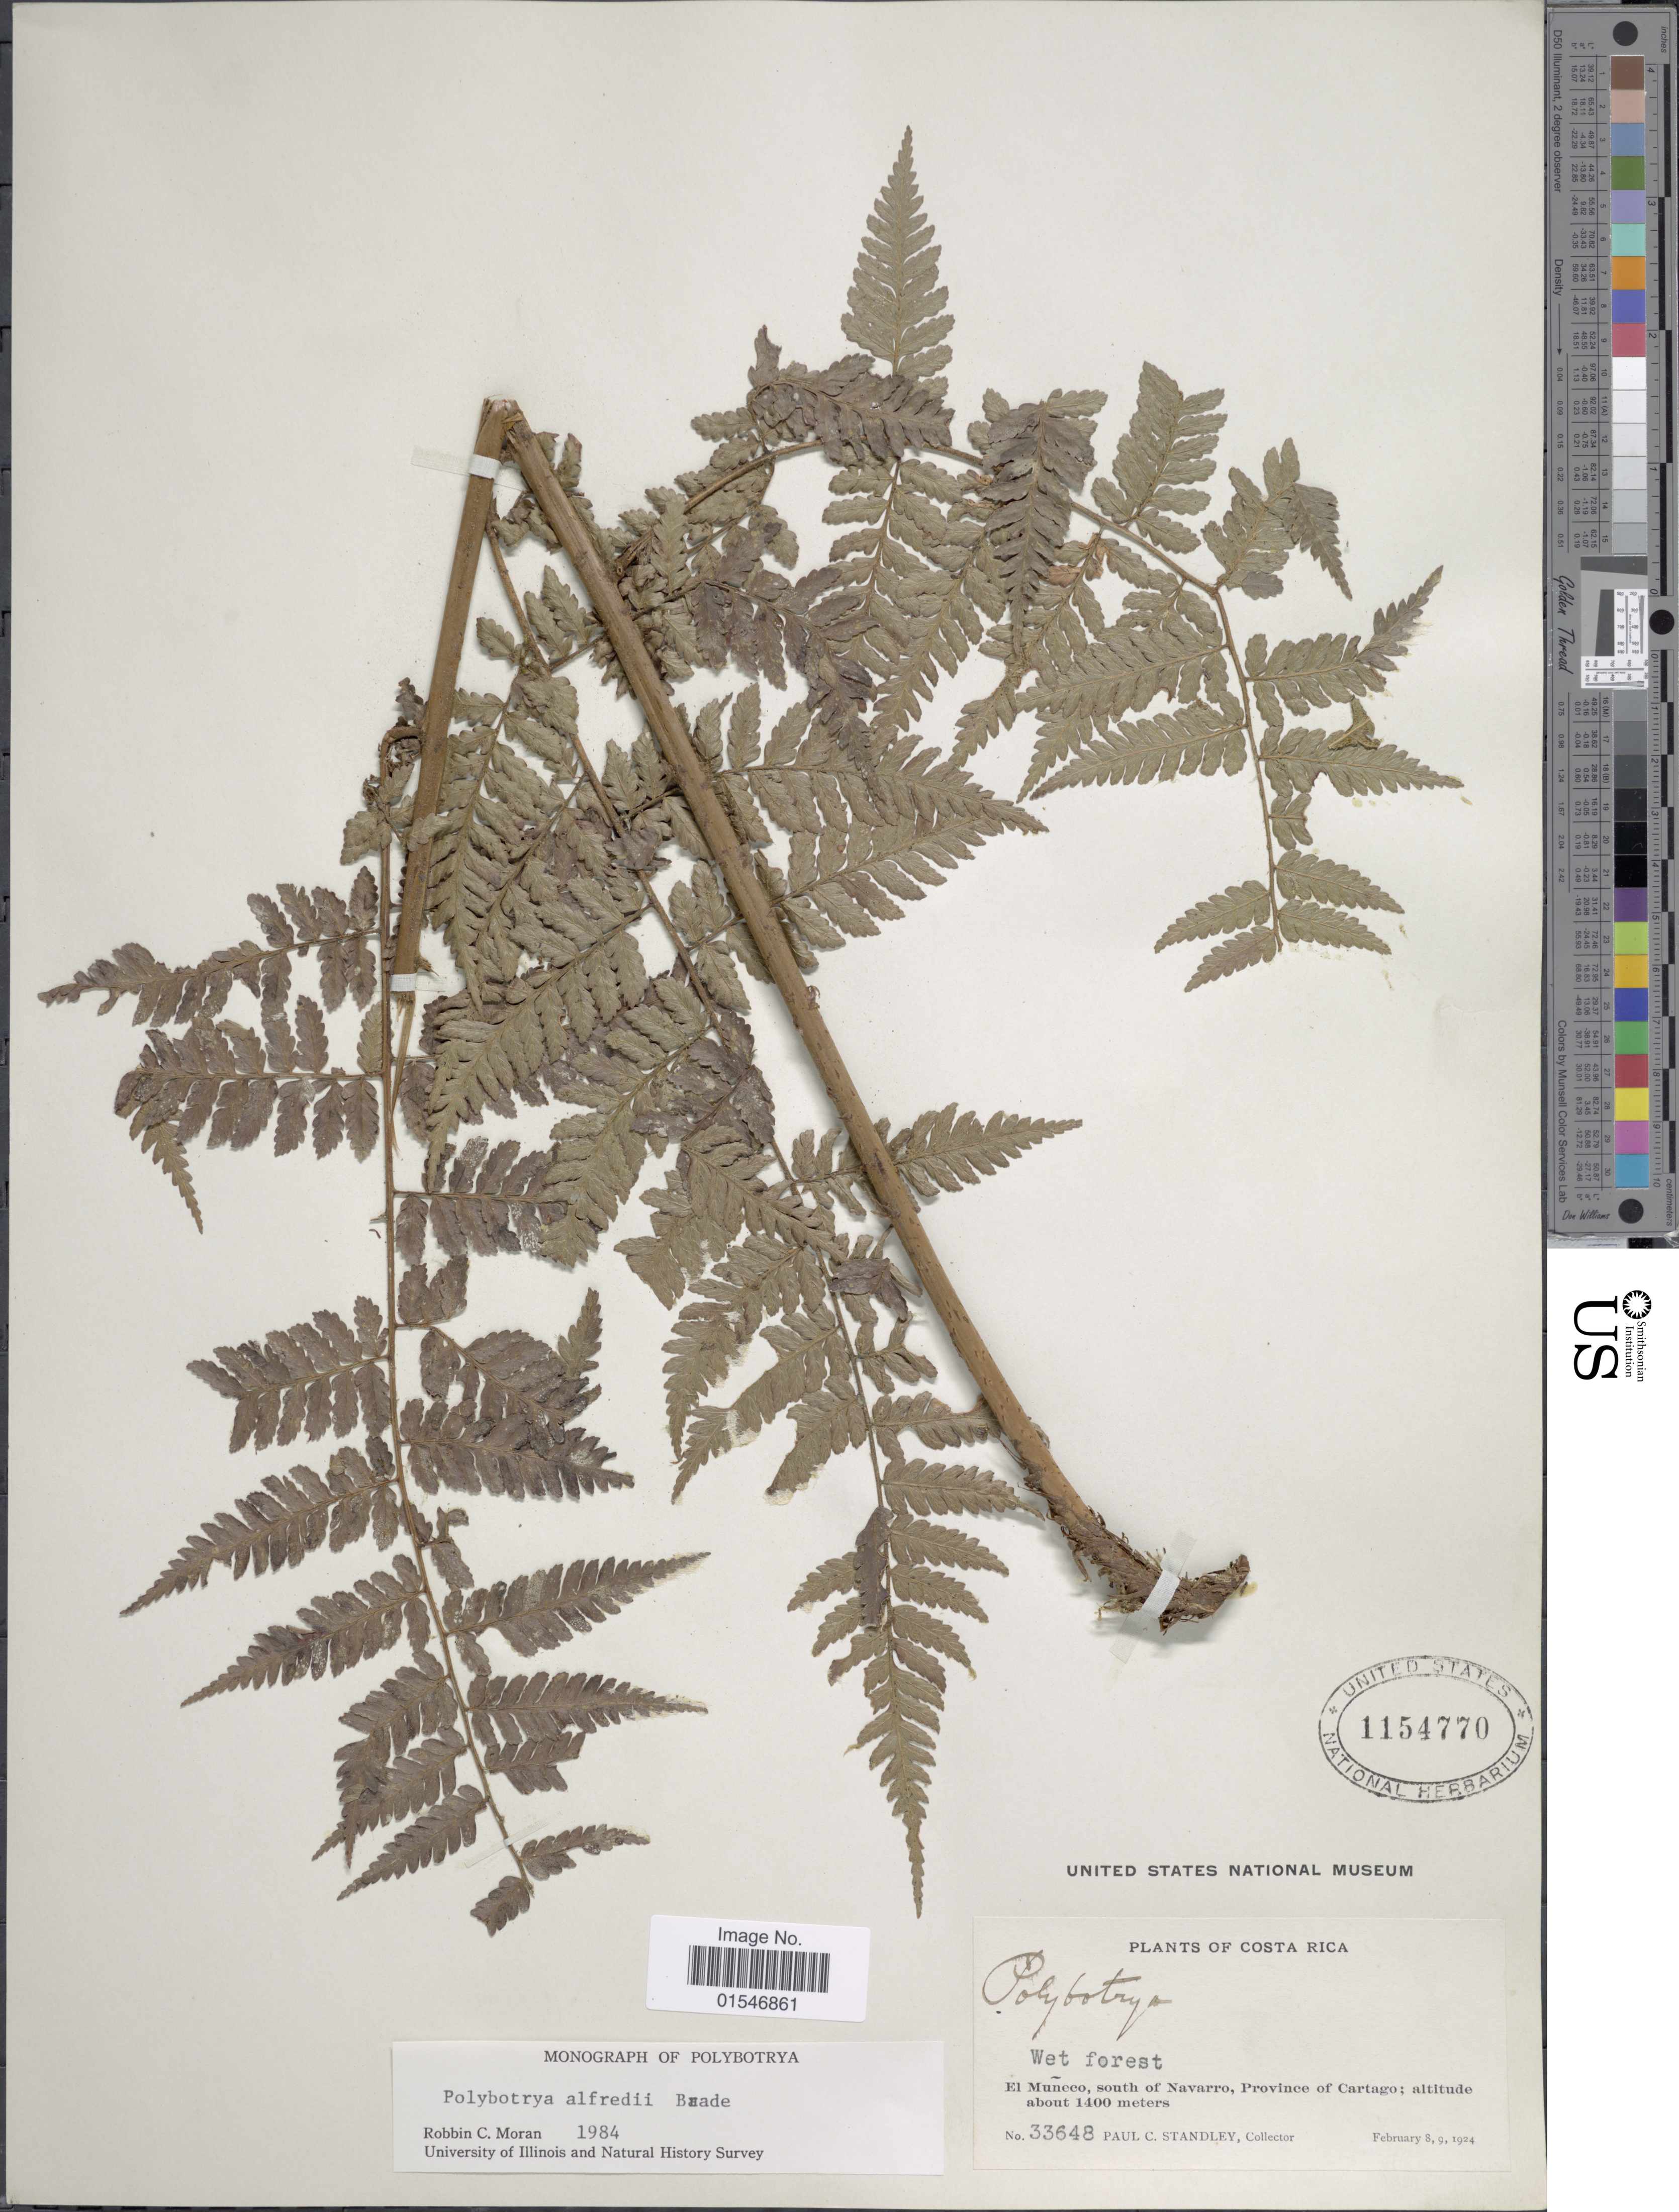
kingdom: Plantae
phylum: Tracheophyta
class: Polypodiopsida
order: Polypodiales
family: Dryopteridaceae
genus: Polybotrya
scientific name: Polybotrya alfredii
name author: Brade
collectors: P. C. Standley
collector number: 33648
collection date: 1924-02-08/1924-02-09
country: Costa Rica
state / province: Cartago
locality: Costa Rica. El Muneco, South of Navarro, Province of Cartago.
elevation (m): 1400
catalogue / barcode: US 1154770